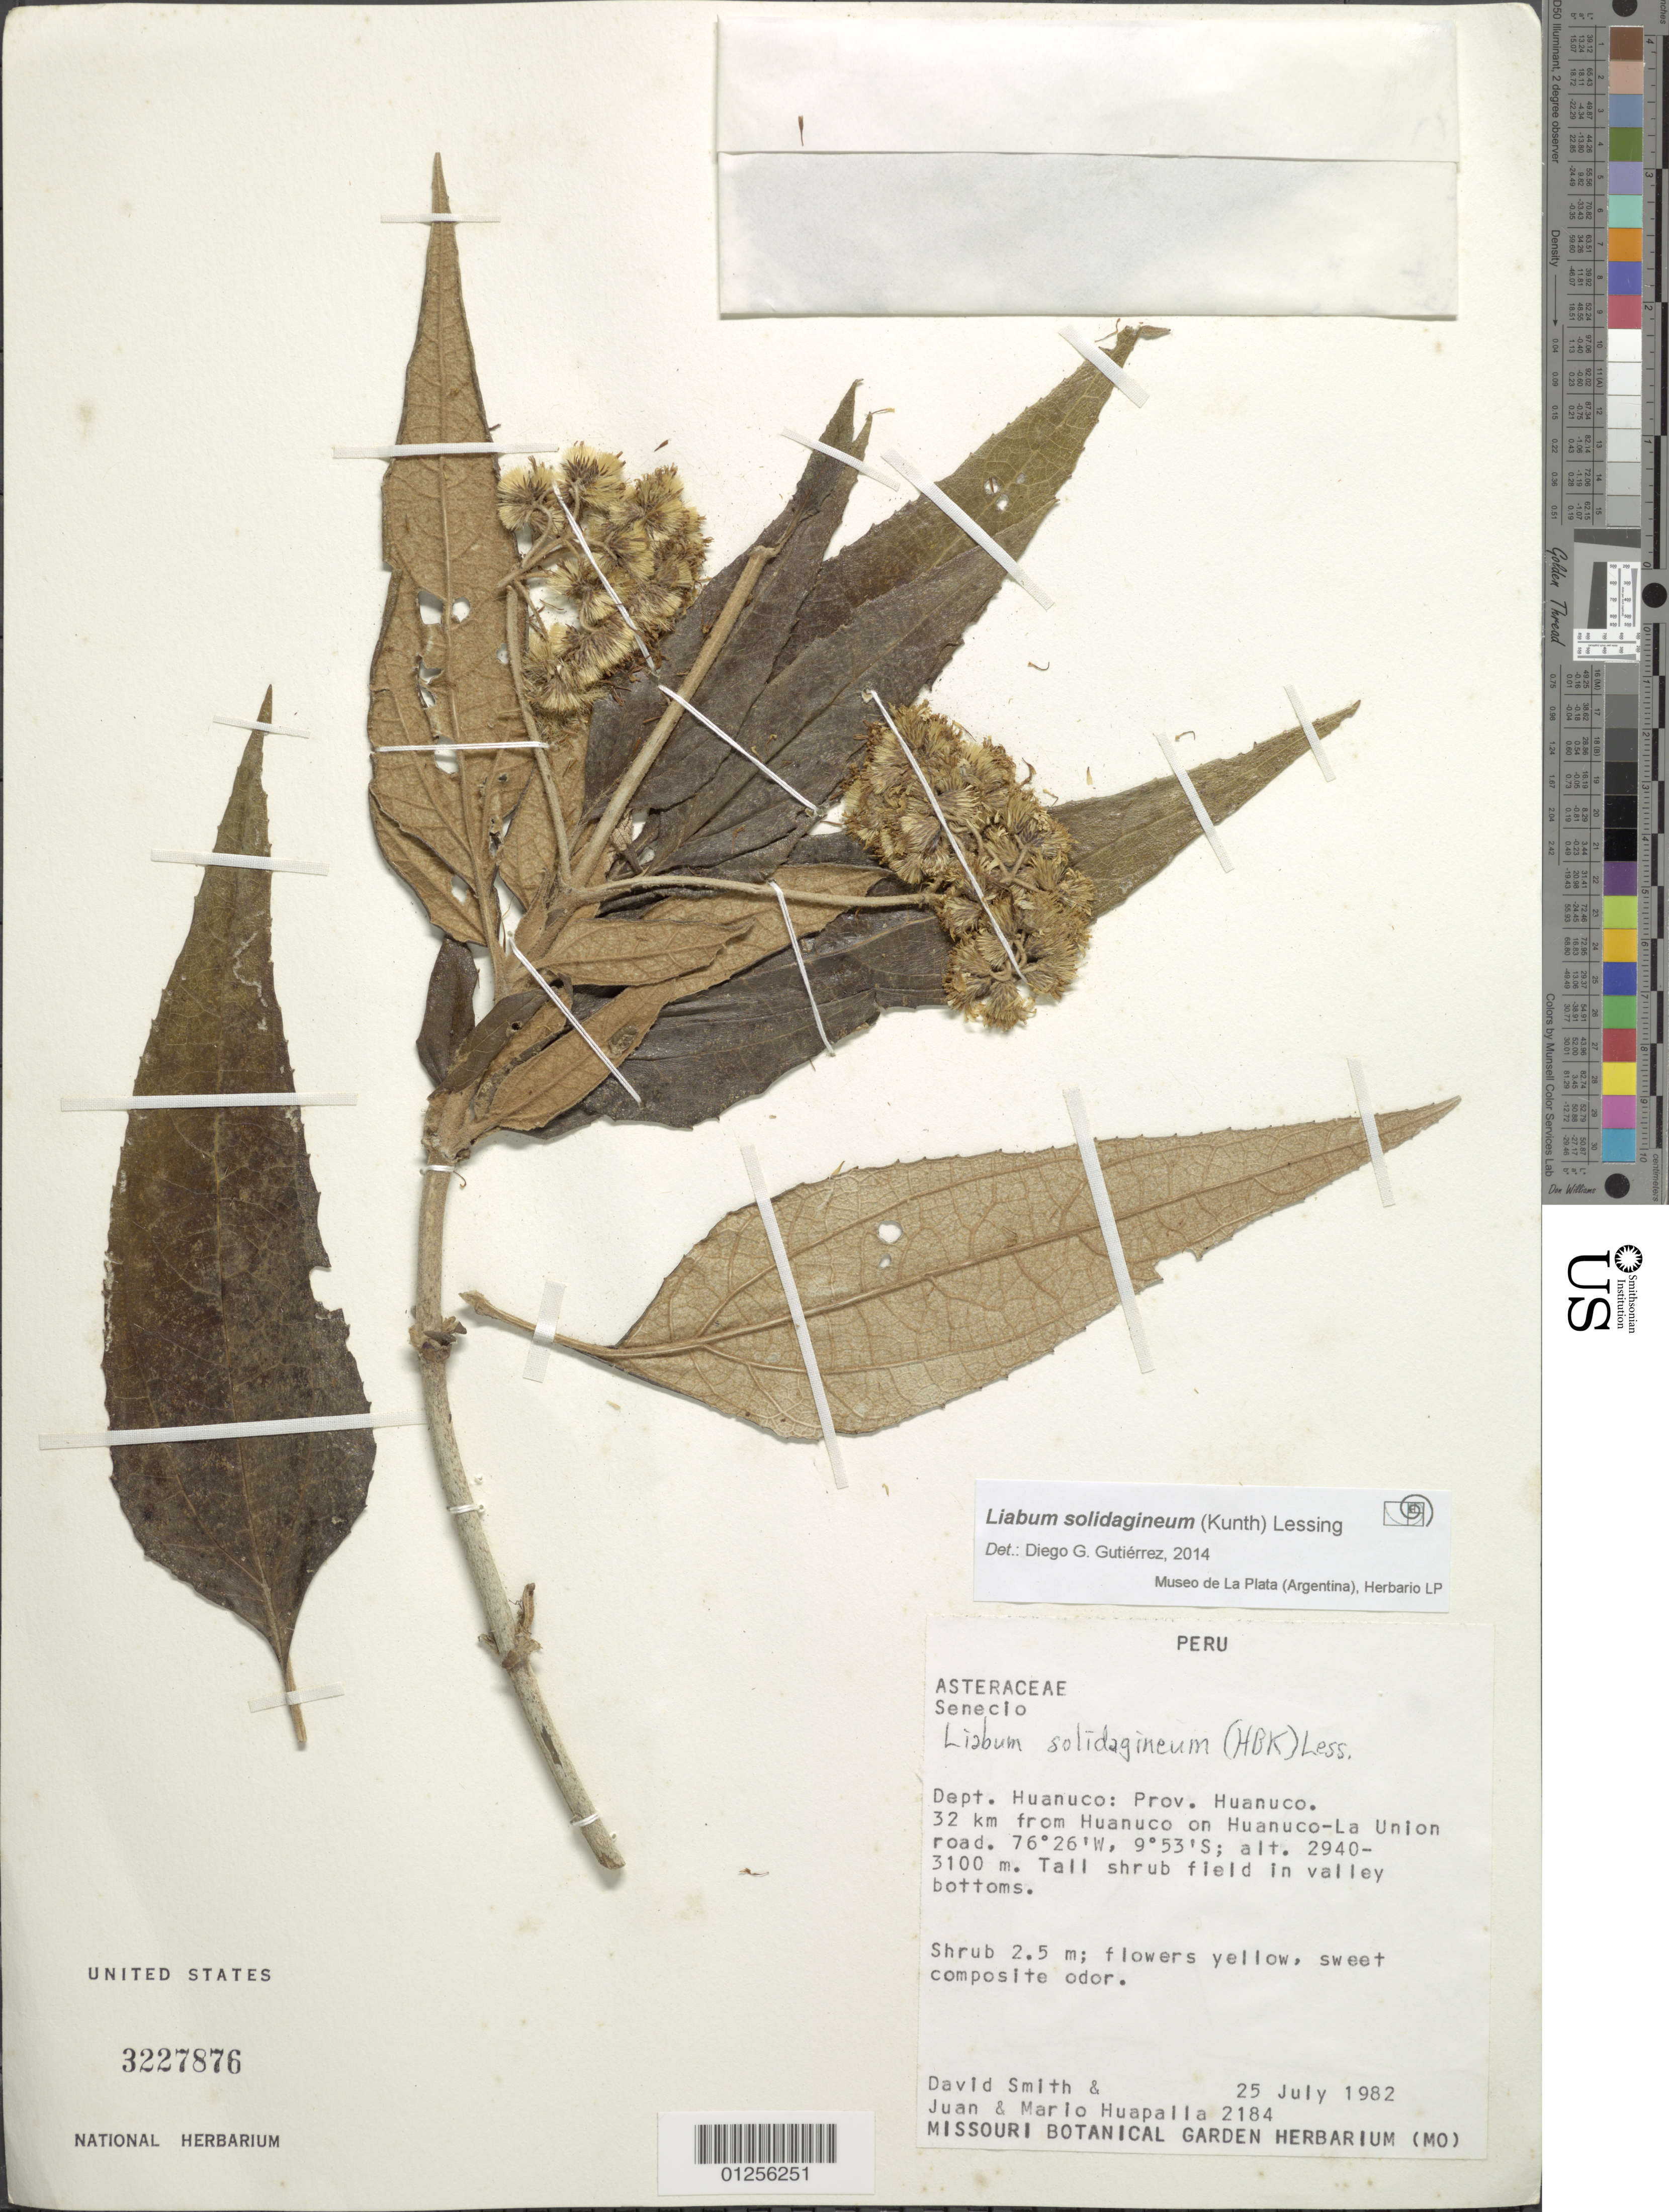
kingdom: Plantae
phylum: Tracheophyta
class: Magnoliopsida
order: Asterales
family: Asteraceae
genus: Liabum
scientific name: Liabum solidagineum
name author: (Kunth) Less.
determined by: Gutierrez, D. G.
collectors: D. Smith, J. Huapalla & M. Huapalla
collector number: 2184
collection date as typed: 25 Jul 1982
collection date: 1982-07-25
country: Peru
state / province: Huánuco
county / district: Huánuco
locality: Huánuco on Huánuco-La Unión Road.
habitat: Tall shrub field in valley bottoms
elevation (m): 2940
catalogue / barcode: US 3227876